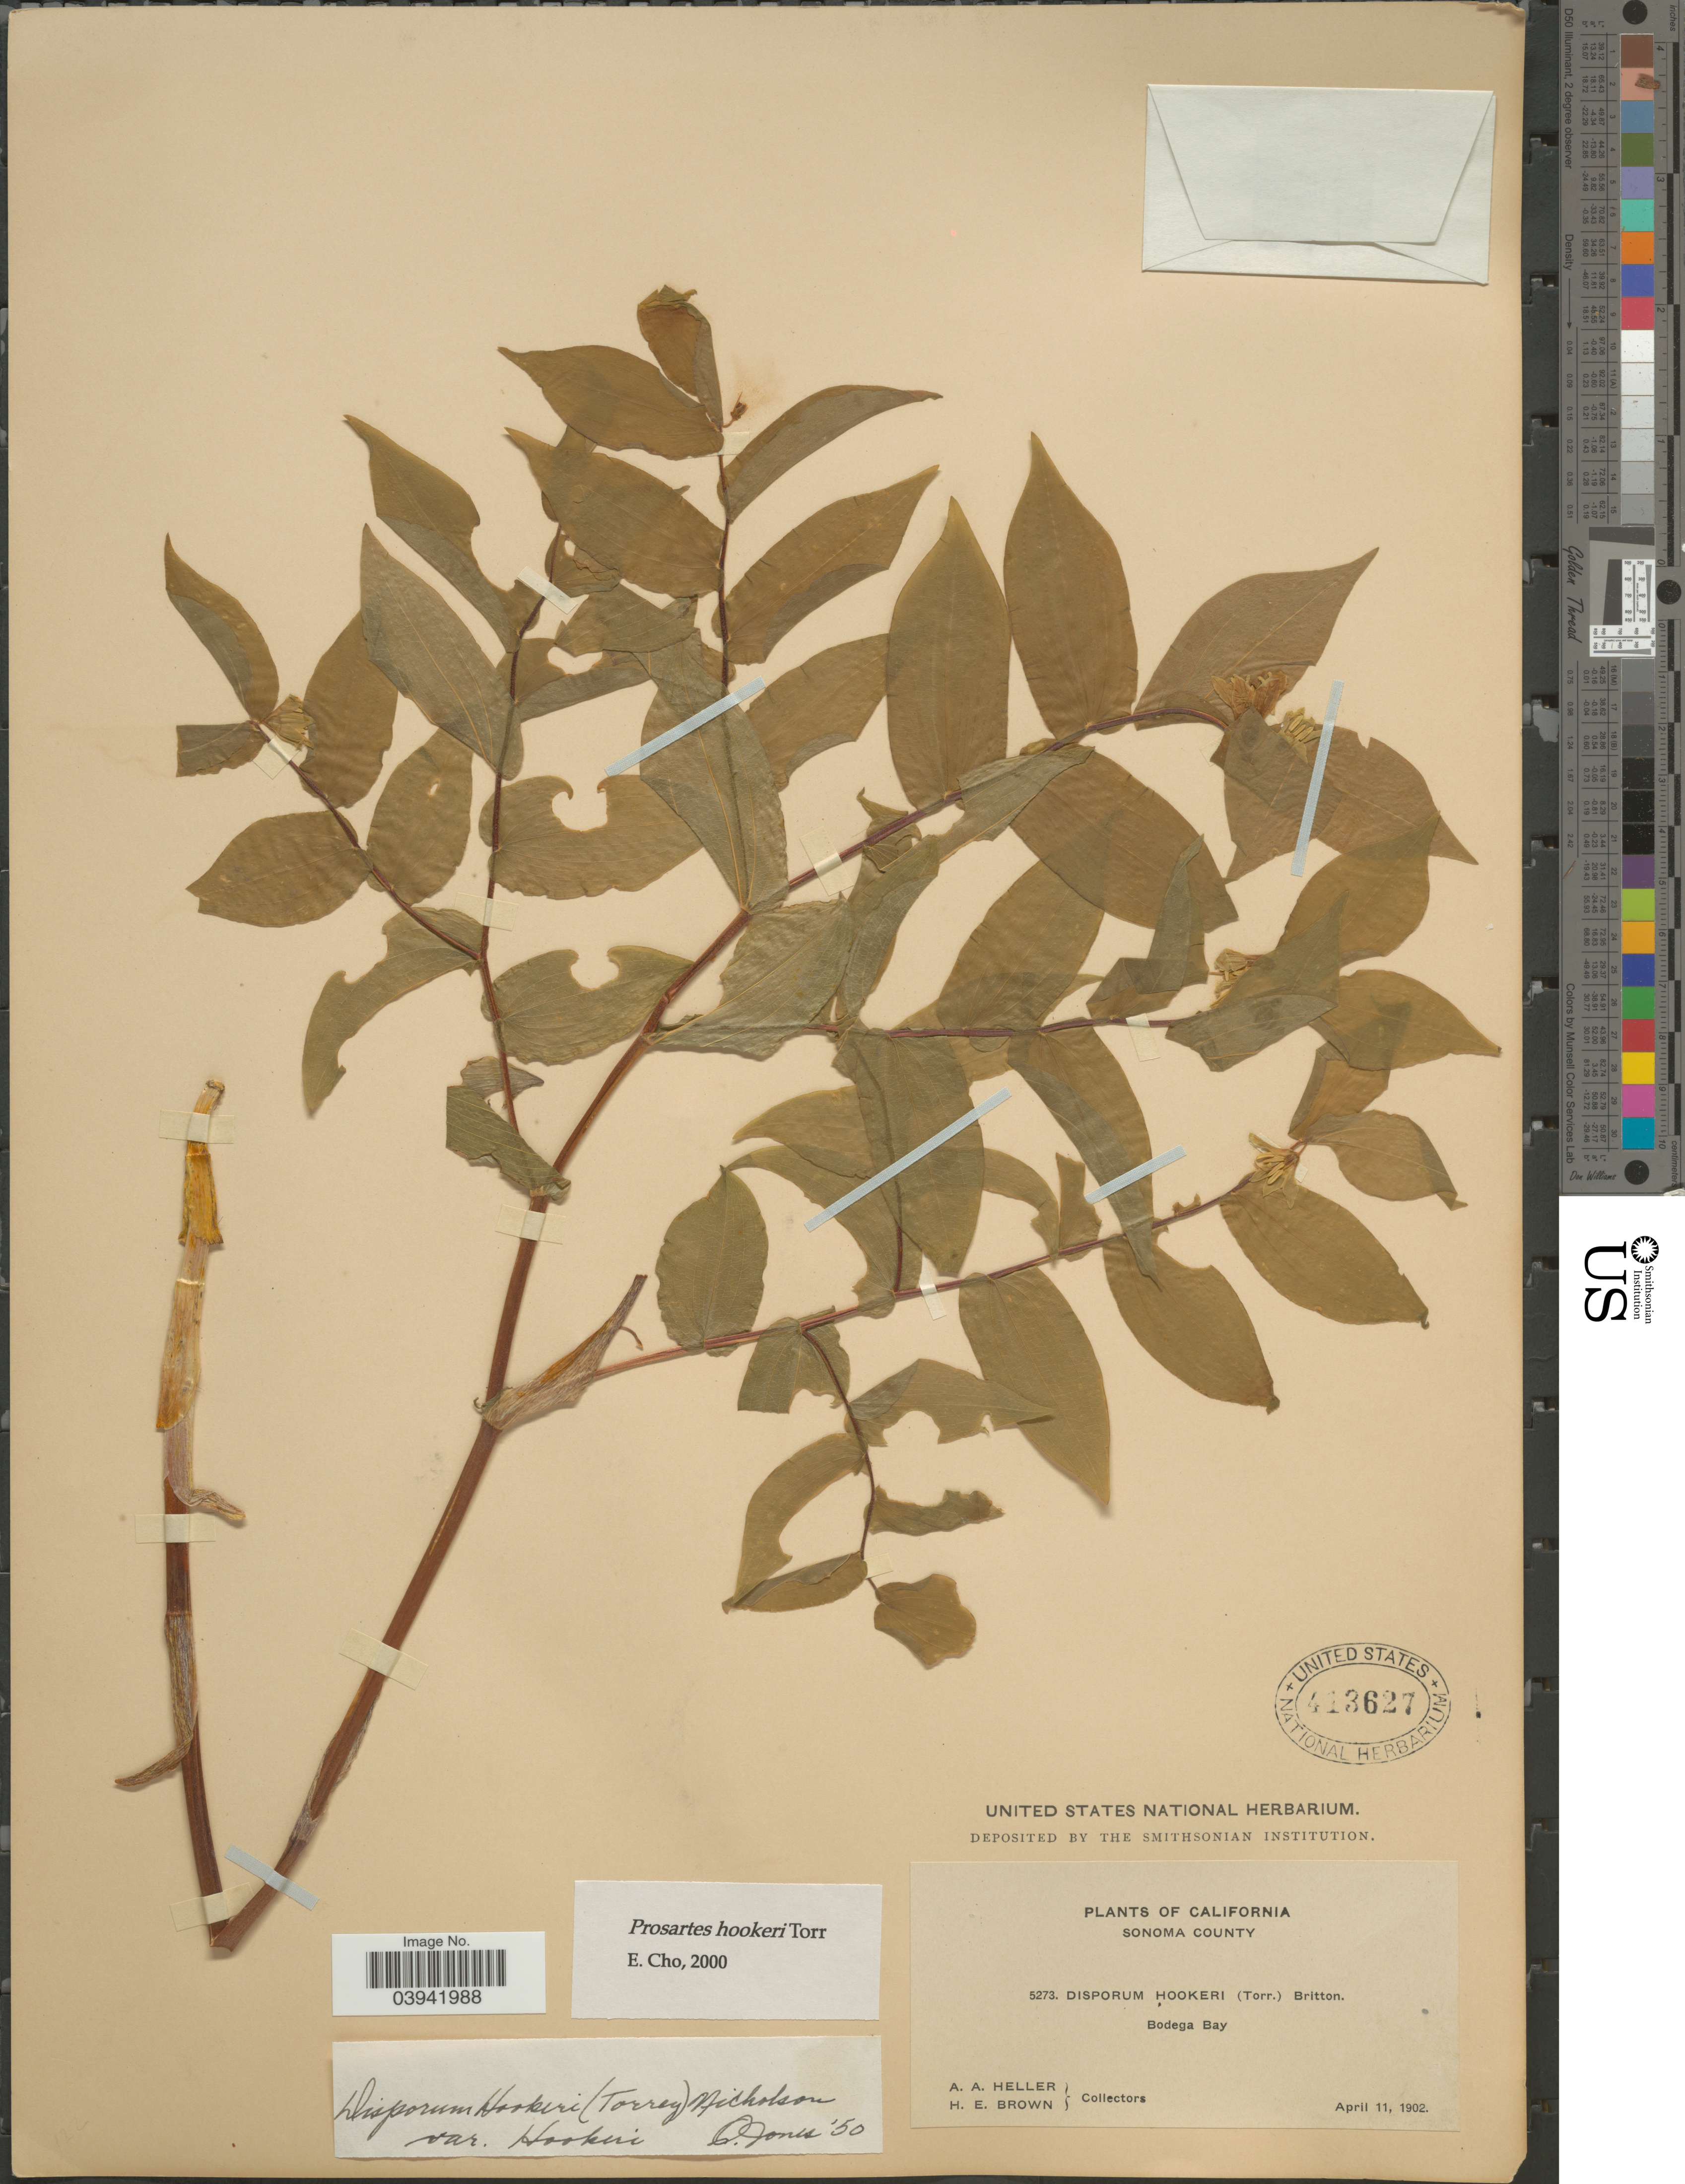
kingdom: Plantae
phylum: Tracheophyta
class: Liliopsida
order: Liliales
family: Liliaceae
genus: Prosartes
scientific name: Prosartes hookeri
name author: Torr.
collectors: A. A. Heller & H. E. Brown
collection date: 1902-04-11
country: United States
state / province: California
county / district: Sonoma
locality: Sonoma County. Bodega bay.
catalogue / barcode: US 413627